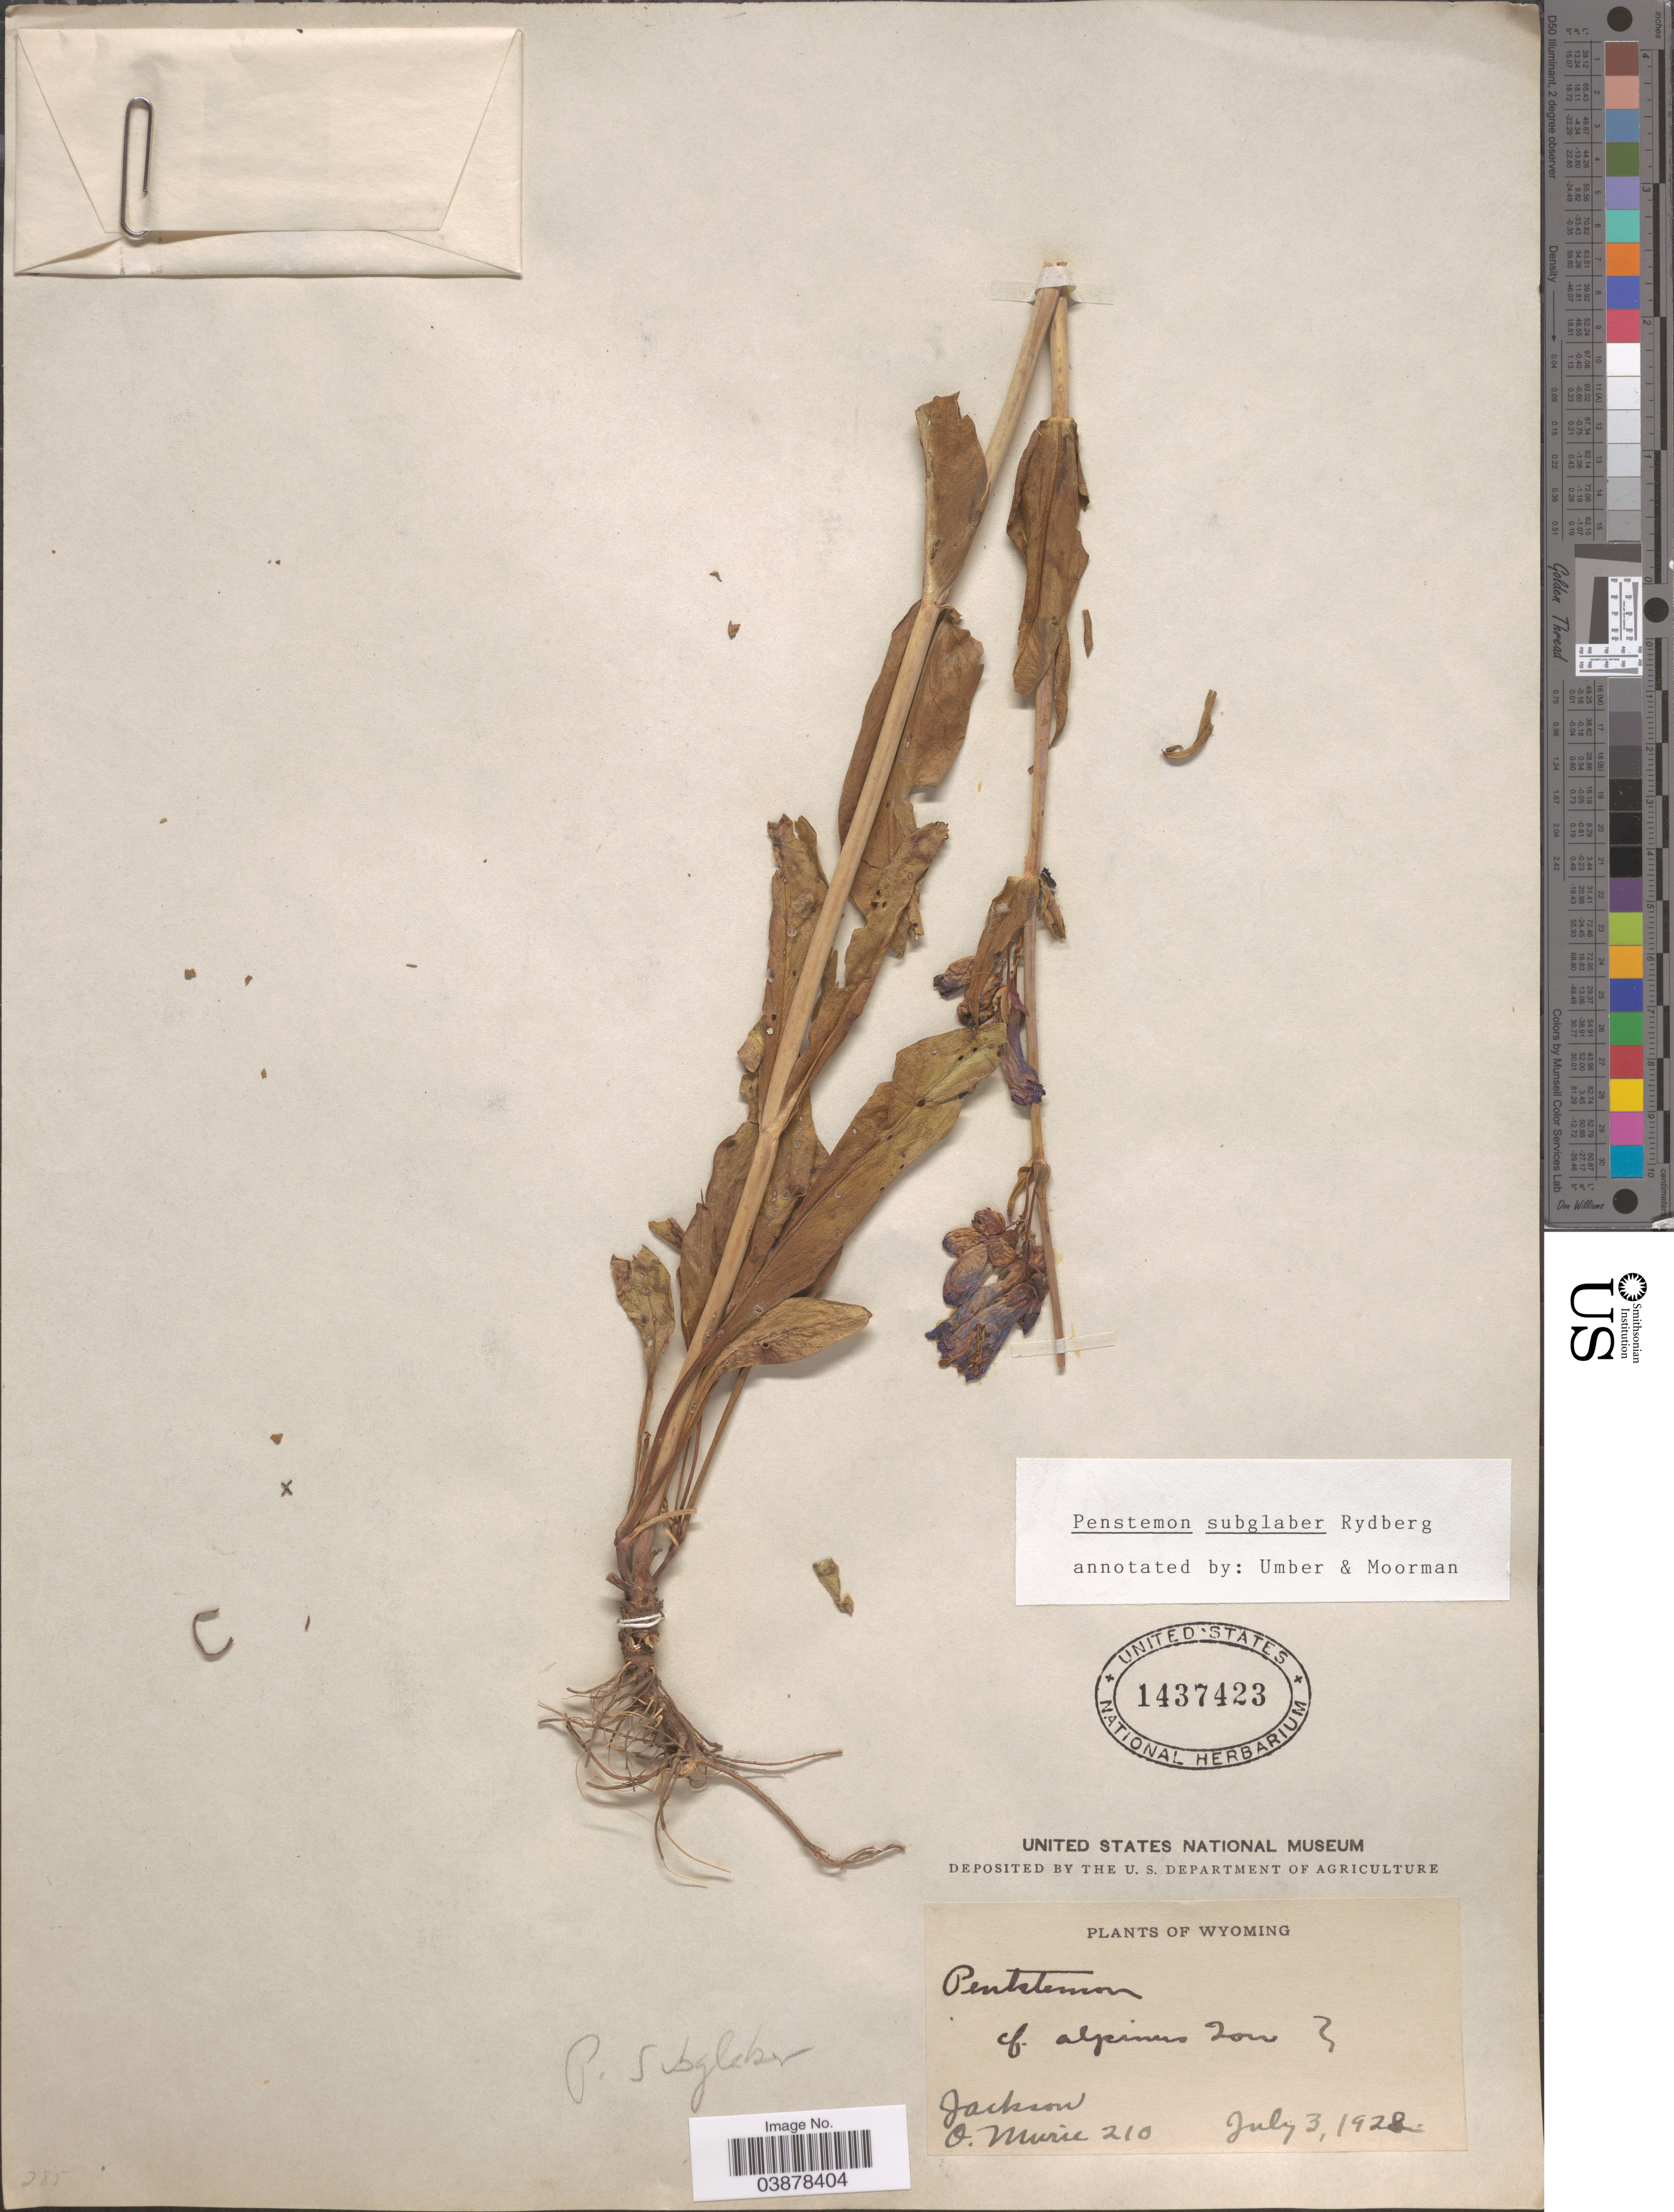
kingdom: Plantae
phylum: Tracheophyta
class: Magnoliopsida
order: Lamiales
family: Plantaginaceae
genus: Penstemon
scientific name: Penstemon subglaber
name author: Rydb.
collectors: O. Murie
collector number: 210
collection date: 1928-07-03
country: United States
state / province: Wyoming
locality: Jackson.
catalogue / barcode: US 1437423